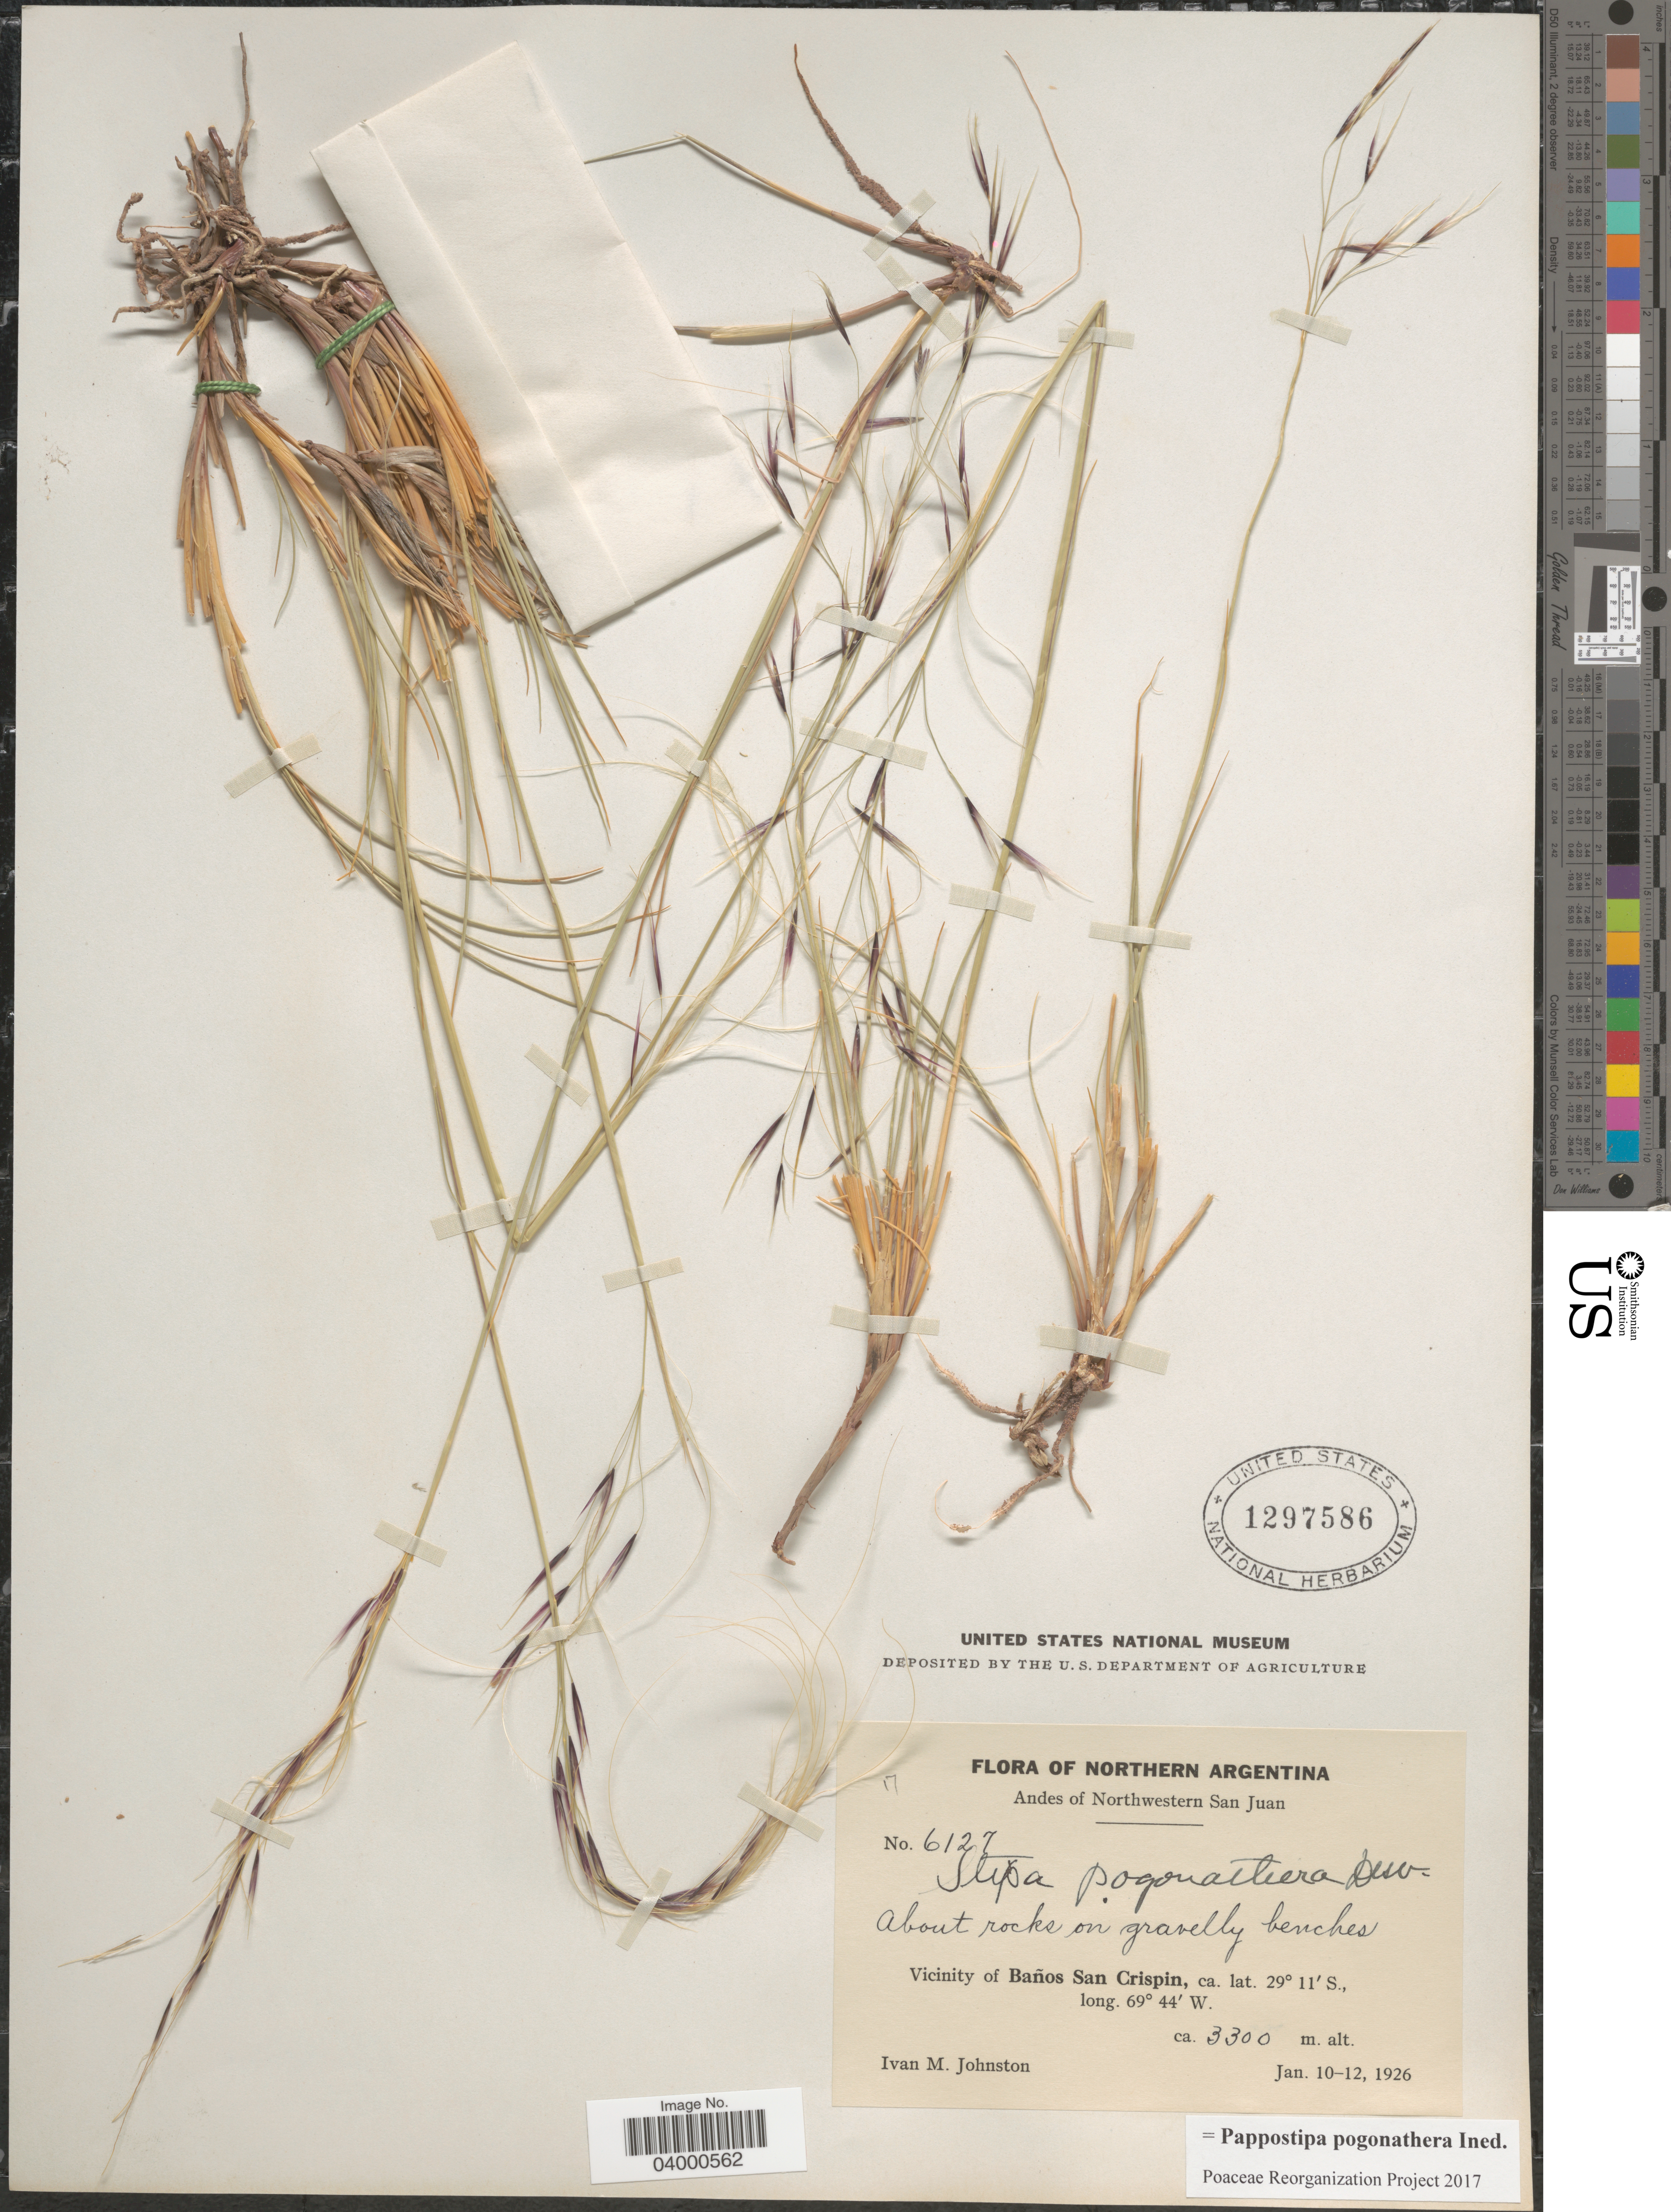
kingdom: Plantae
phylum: Tracheophyta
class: Liliopsida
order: Poales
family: Poaceae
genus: Pappostipa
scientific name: Pappostipa pogonathera ined.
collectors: I.M. Johnston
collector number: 6127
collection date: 1926-01-10/1926-10-12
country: Argentina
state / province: San Juan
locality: Norhtwestern Argentina. Andes of Northwestern San Juan. Vicinity of Baños San Crispin.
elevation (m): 3300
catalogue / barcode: US 1297586